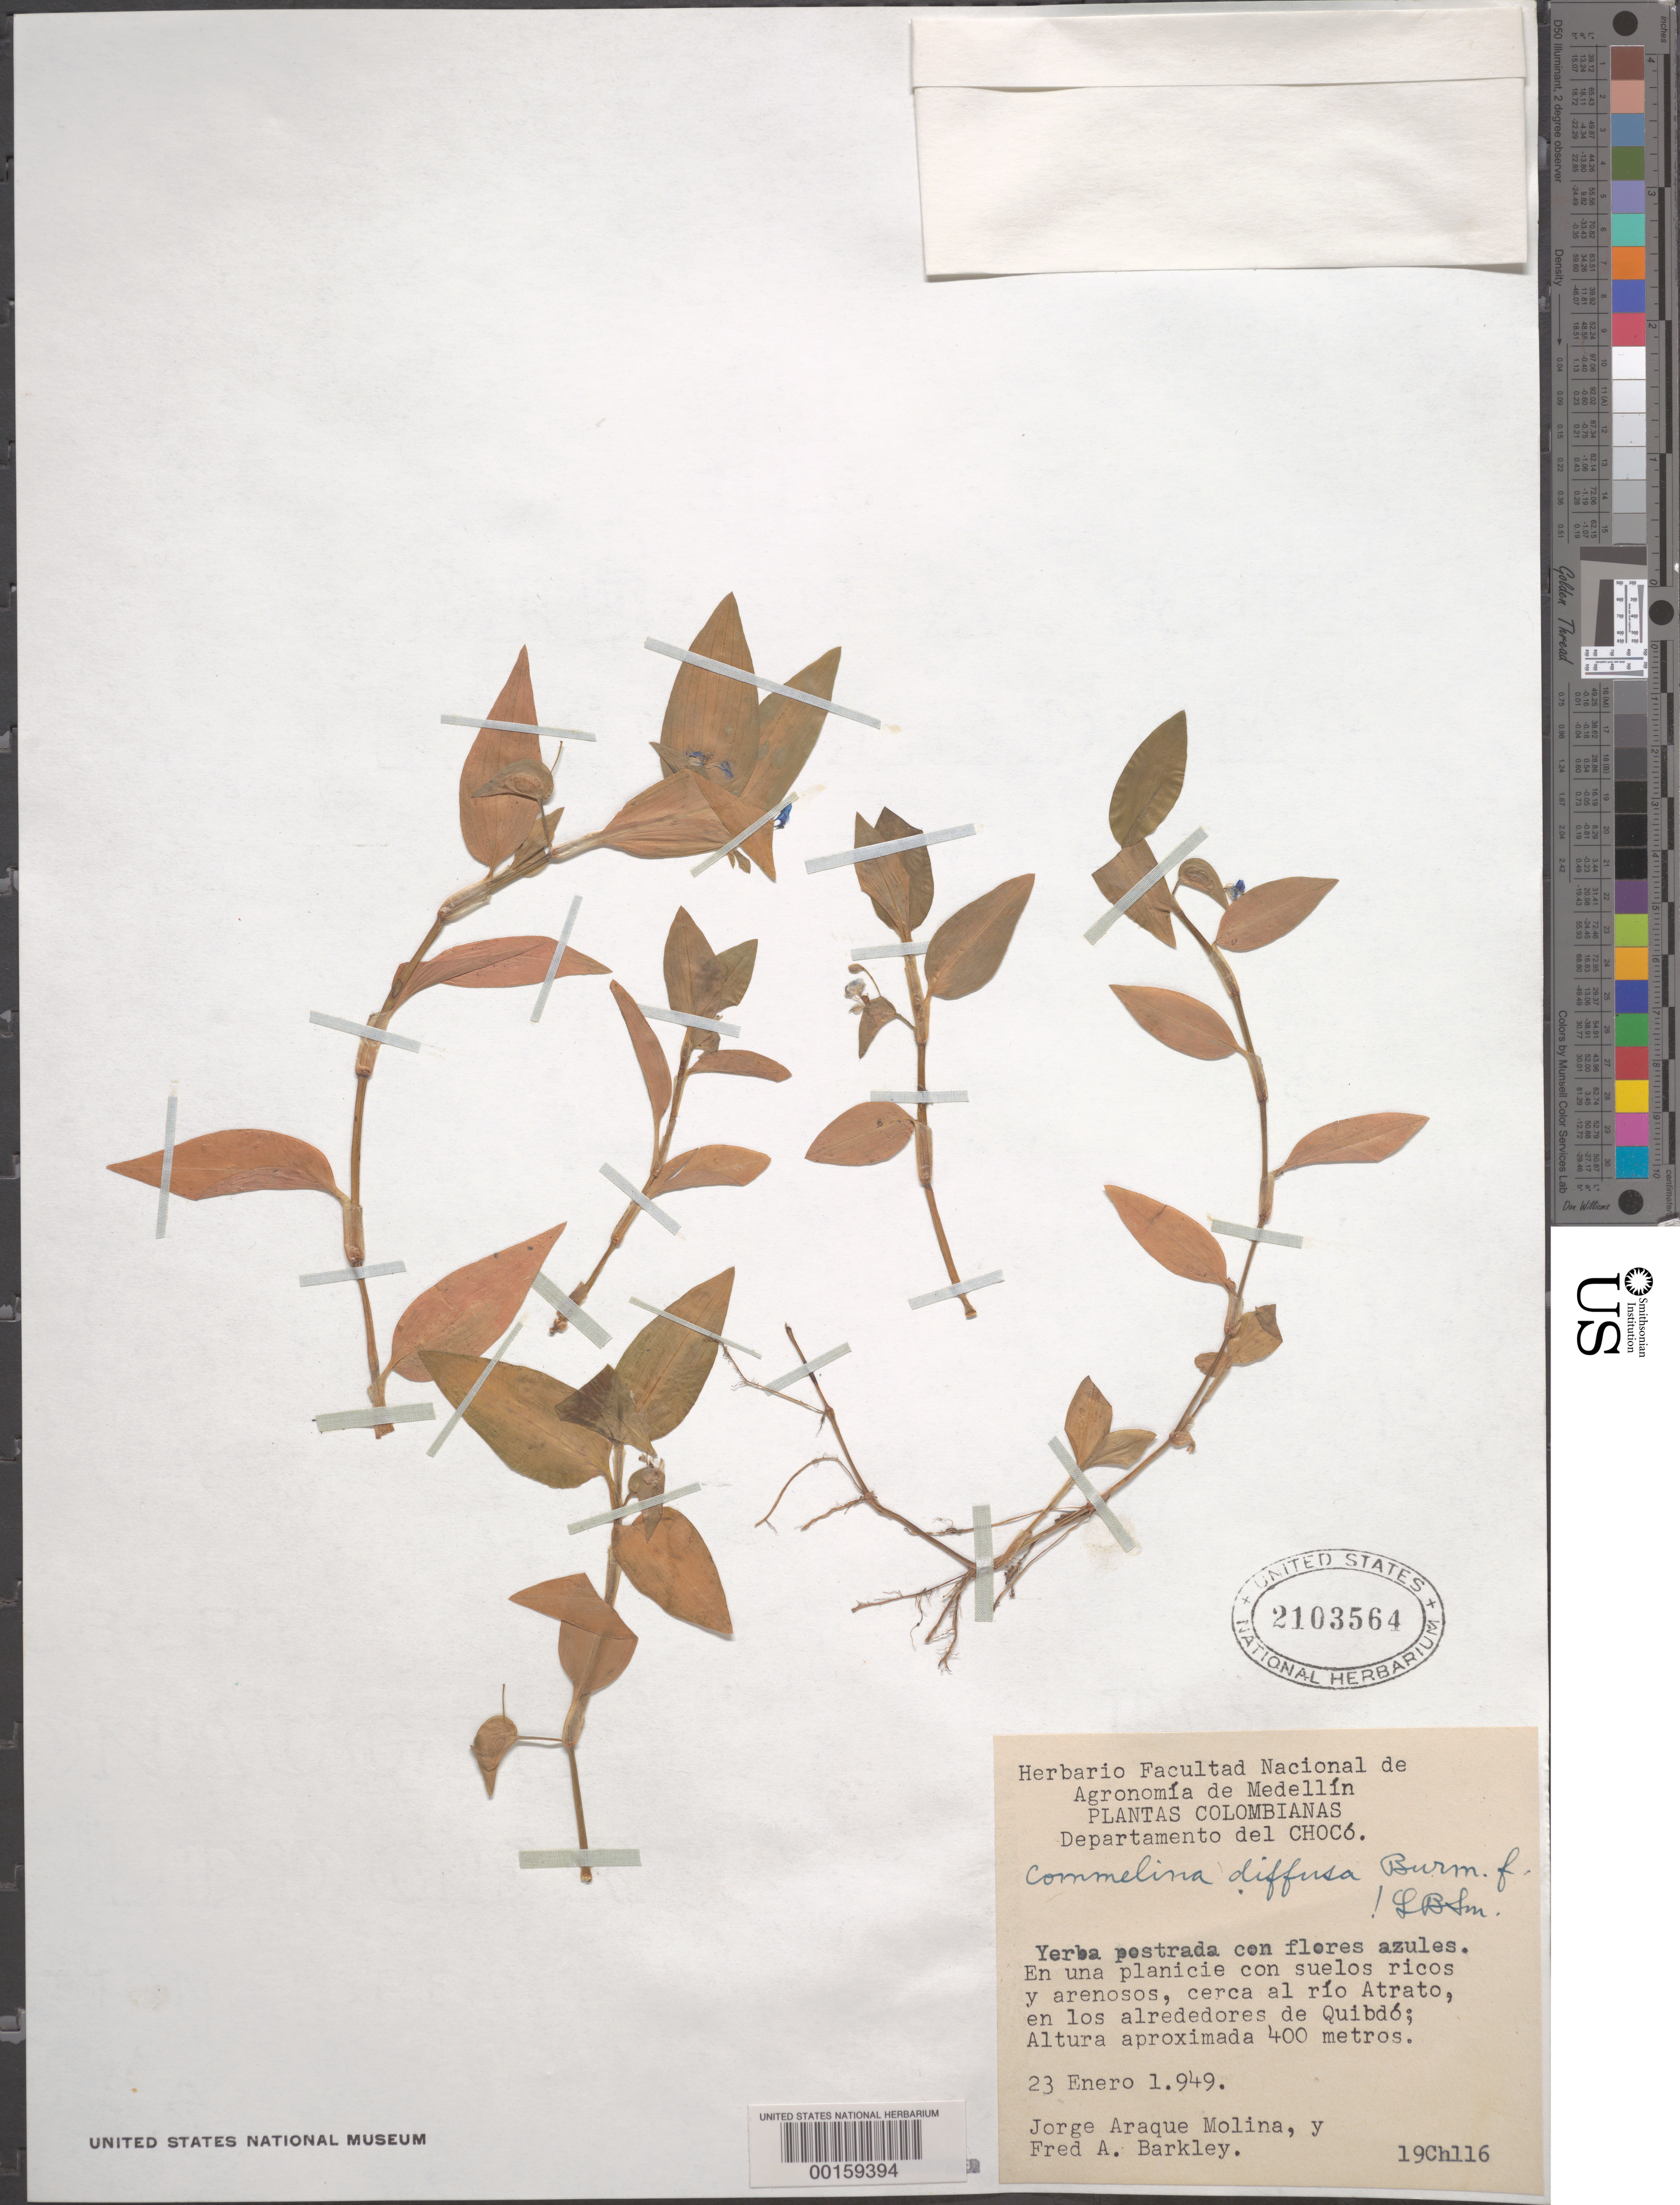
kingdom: Plantae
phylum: Tracheophyta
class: Liliopsida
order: Commelinales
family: Commelinaceae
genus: Commelina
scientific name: Commelina diffusa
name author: Burm. f.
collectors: J. Araque Molina & F. A. Barkley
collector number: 19ch116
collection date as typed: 23 Jan 1949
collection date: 1949-01-23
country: Colombia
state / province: Chocó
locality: Near Altura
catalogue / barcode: US 2103564